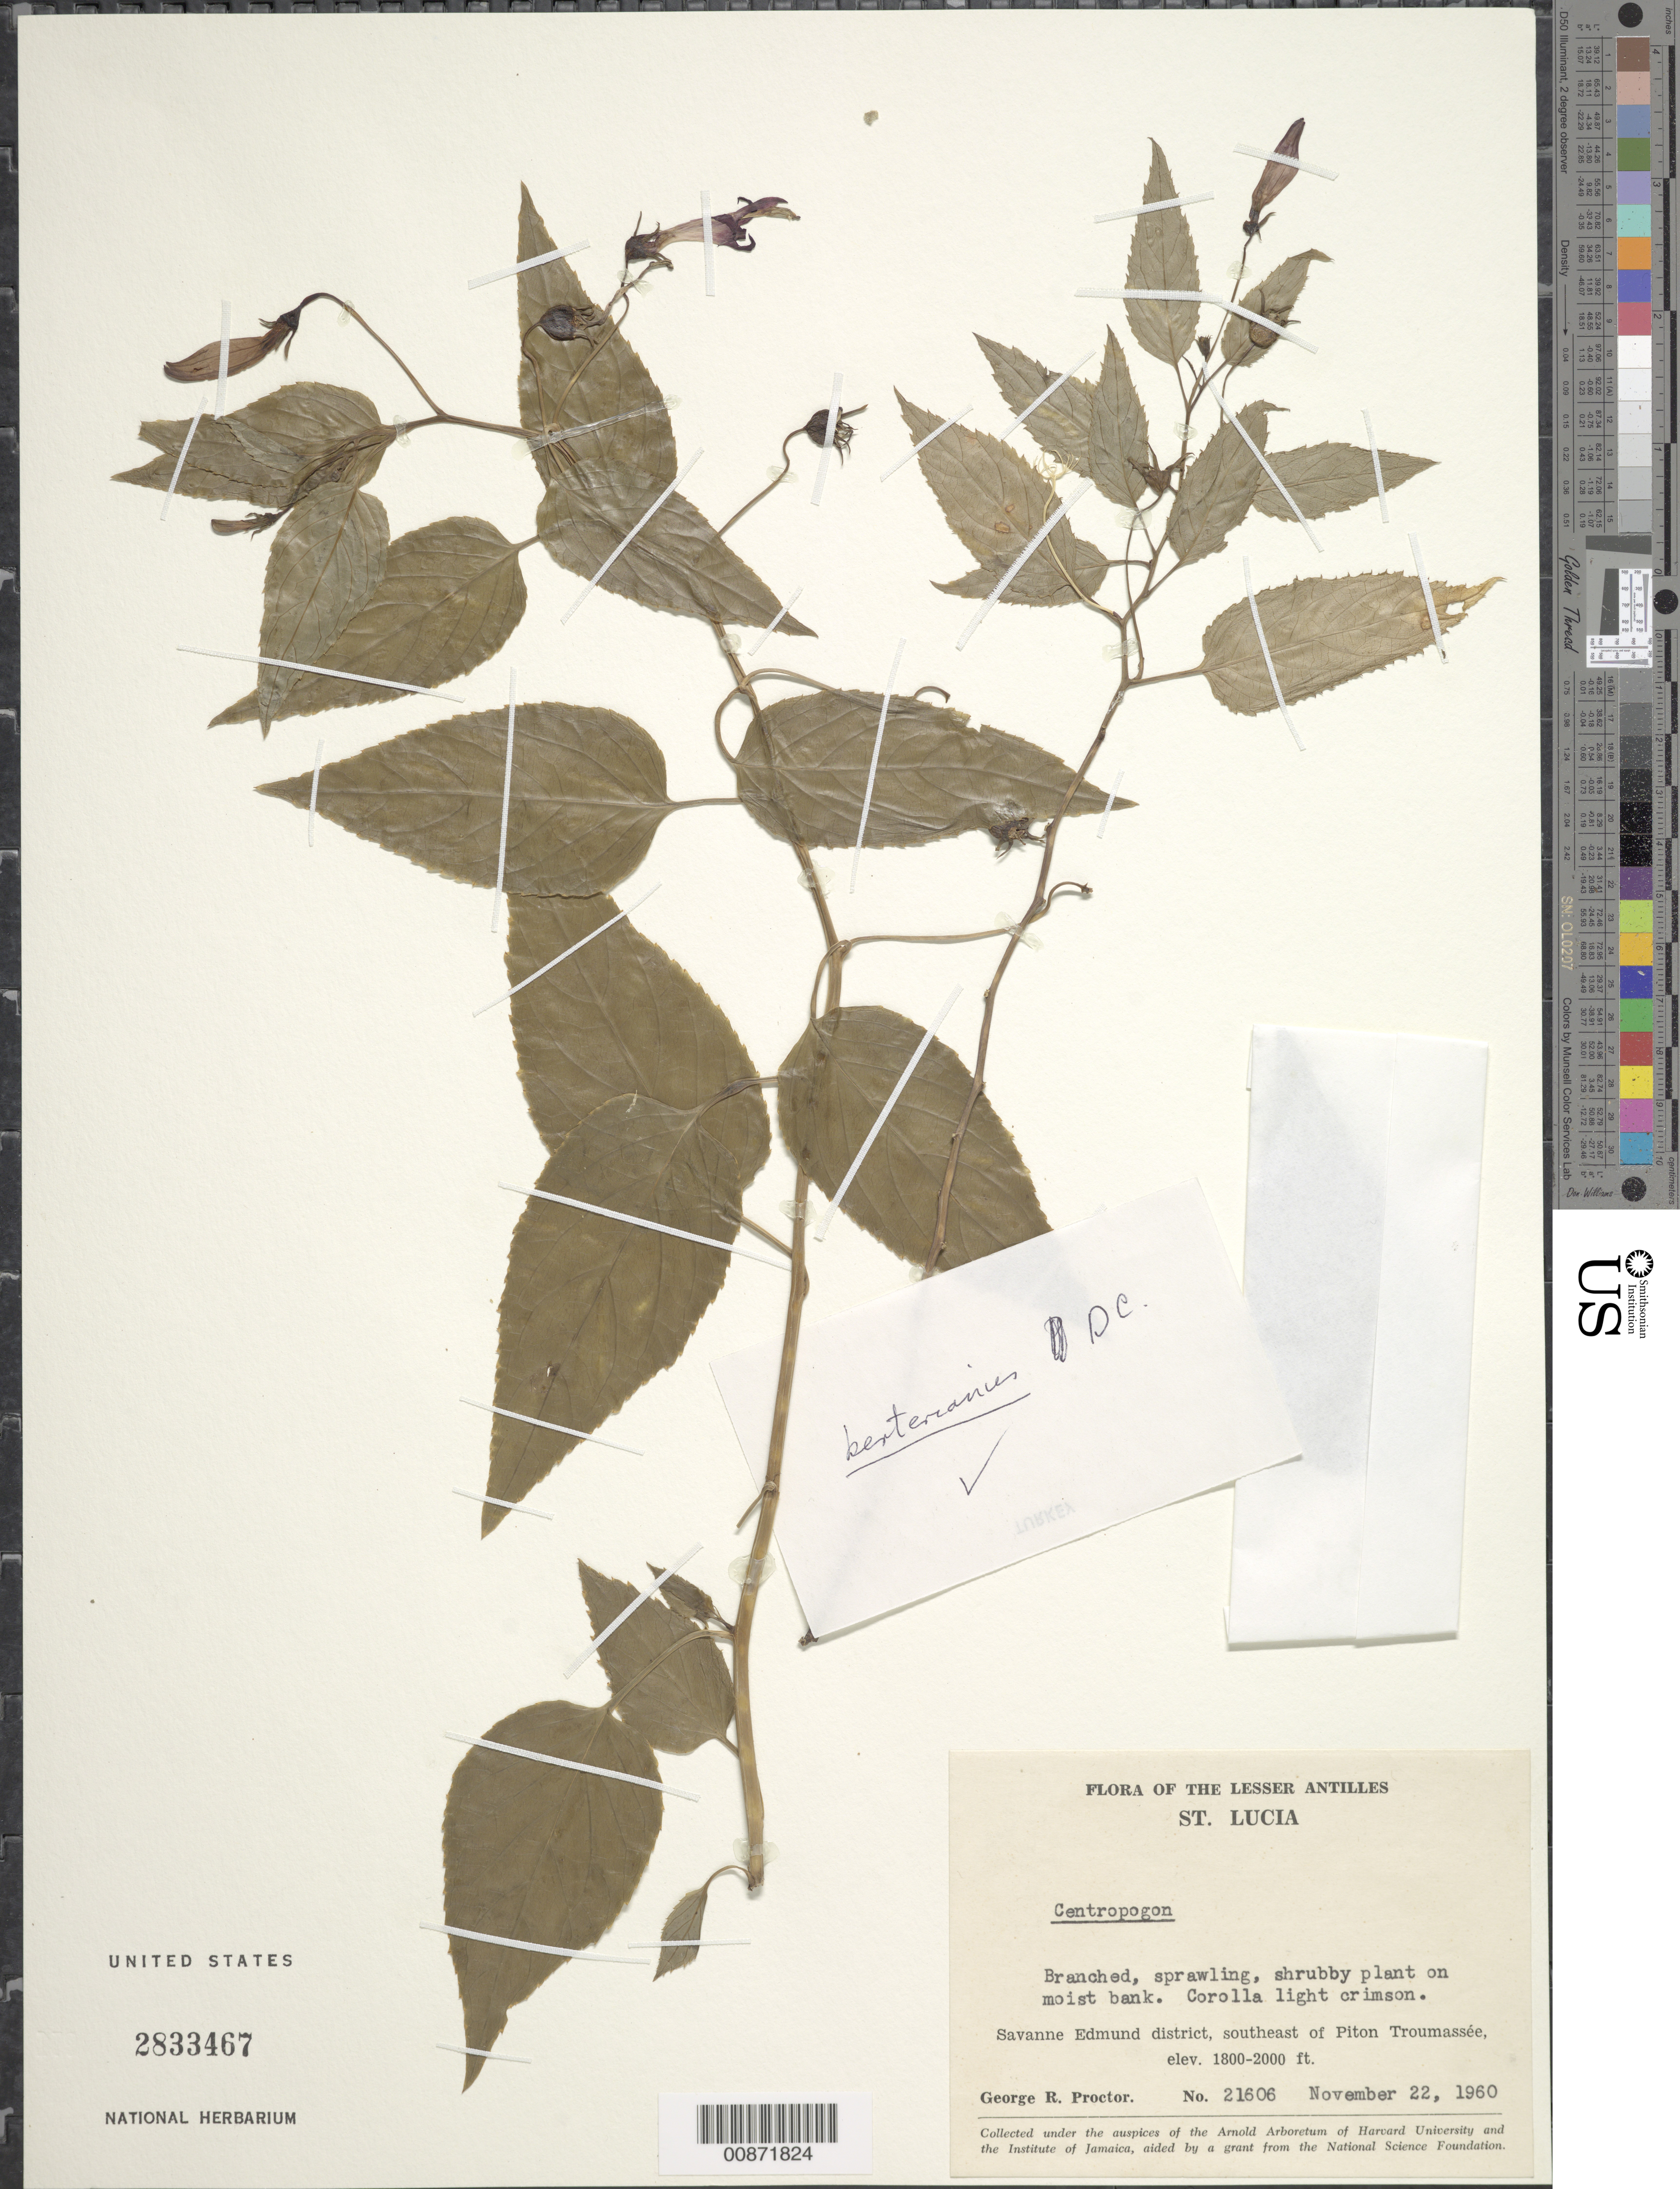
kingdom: Plantae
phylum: Tracheophyta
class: Magnoliopsida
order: Asterales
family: Campanulaceae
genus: Centropogon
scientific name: Centropogon berteroanus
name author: (Spreng.) DC.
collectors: G. R. Proctor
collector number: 21606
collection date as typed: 22 Nov 1960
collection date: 1960-11-22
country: St. Lucia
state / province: Savanne Edmund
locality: Southeast of Piton Troumassée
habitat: On moist bank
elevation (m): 549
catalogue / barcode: US 2833467